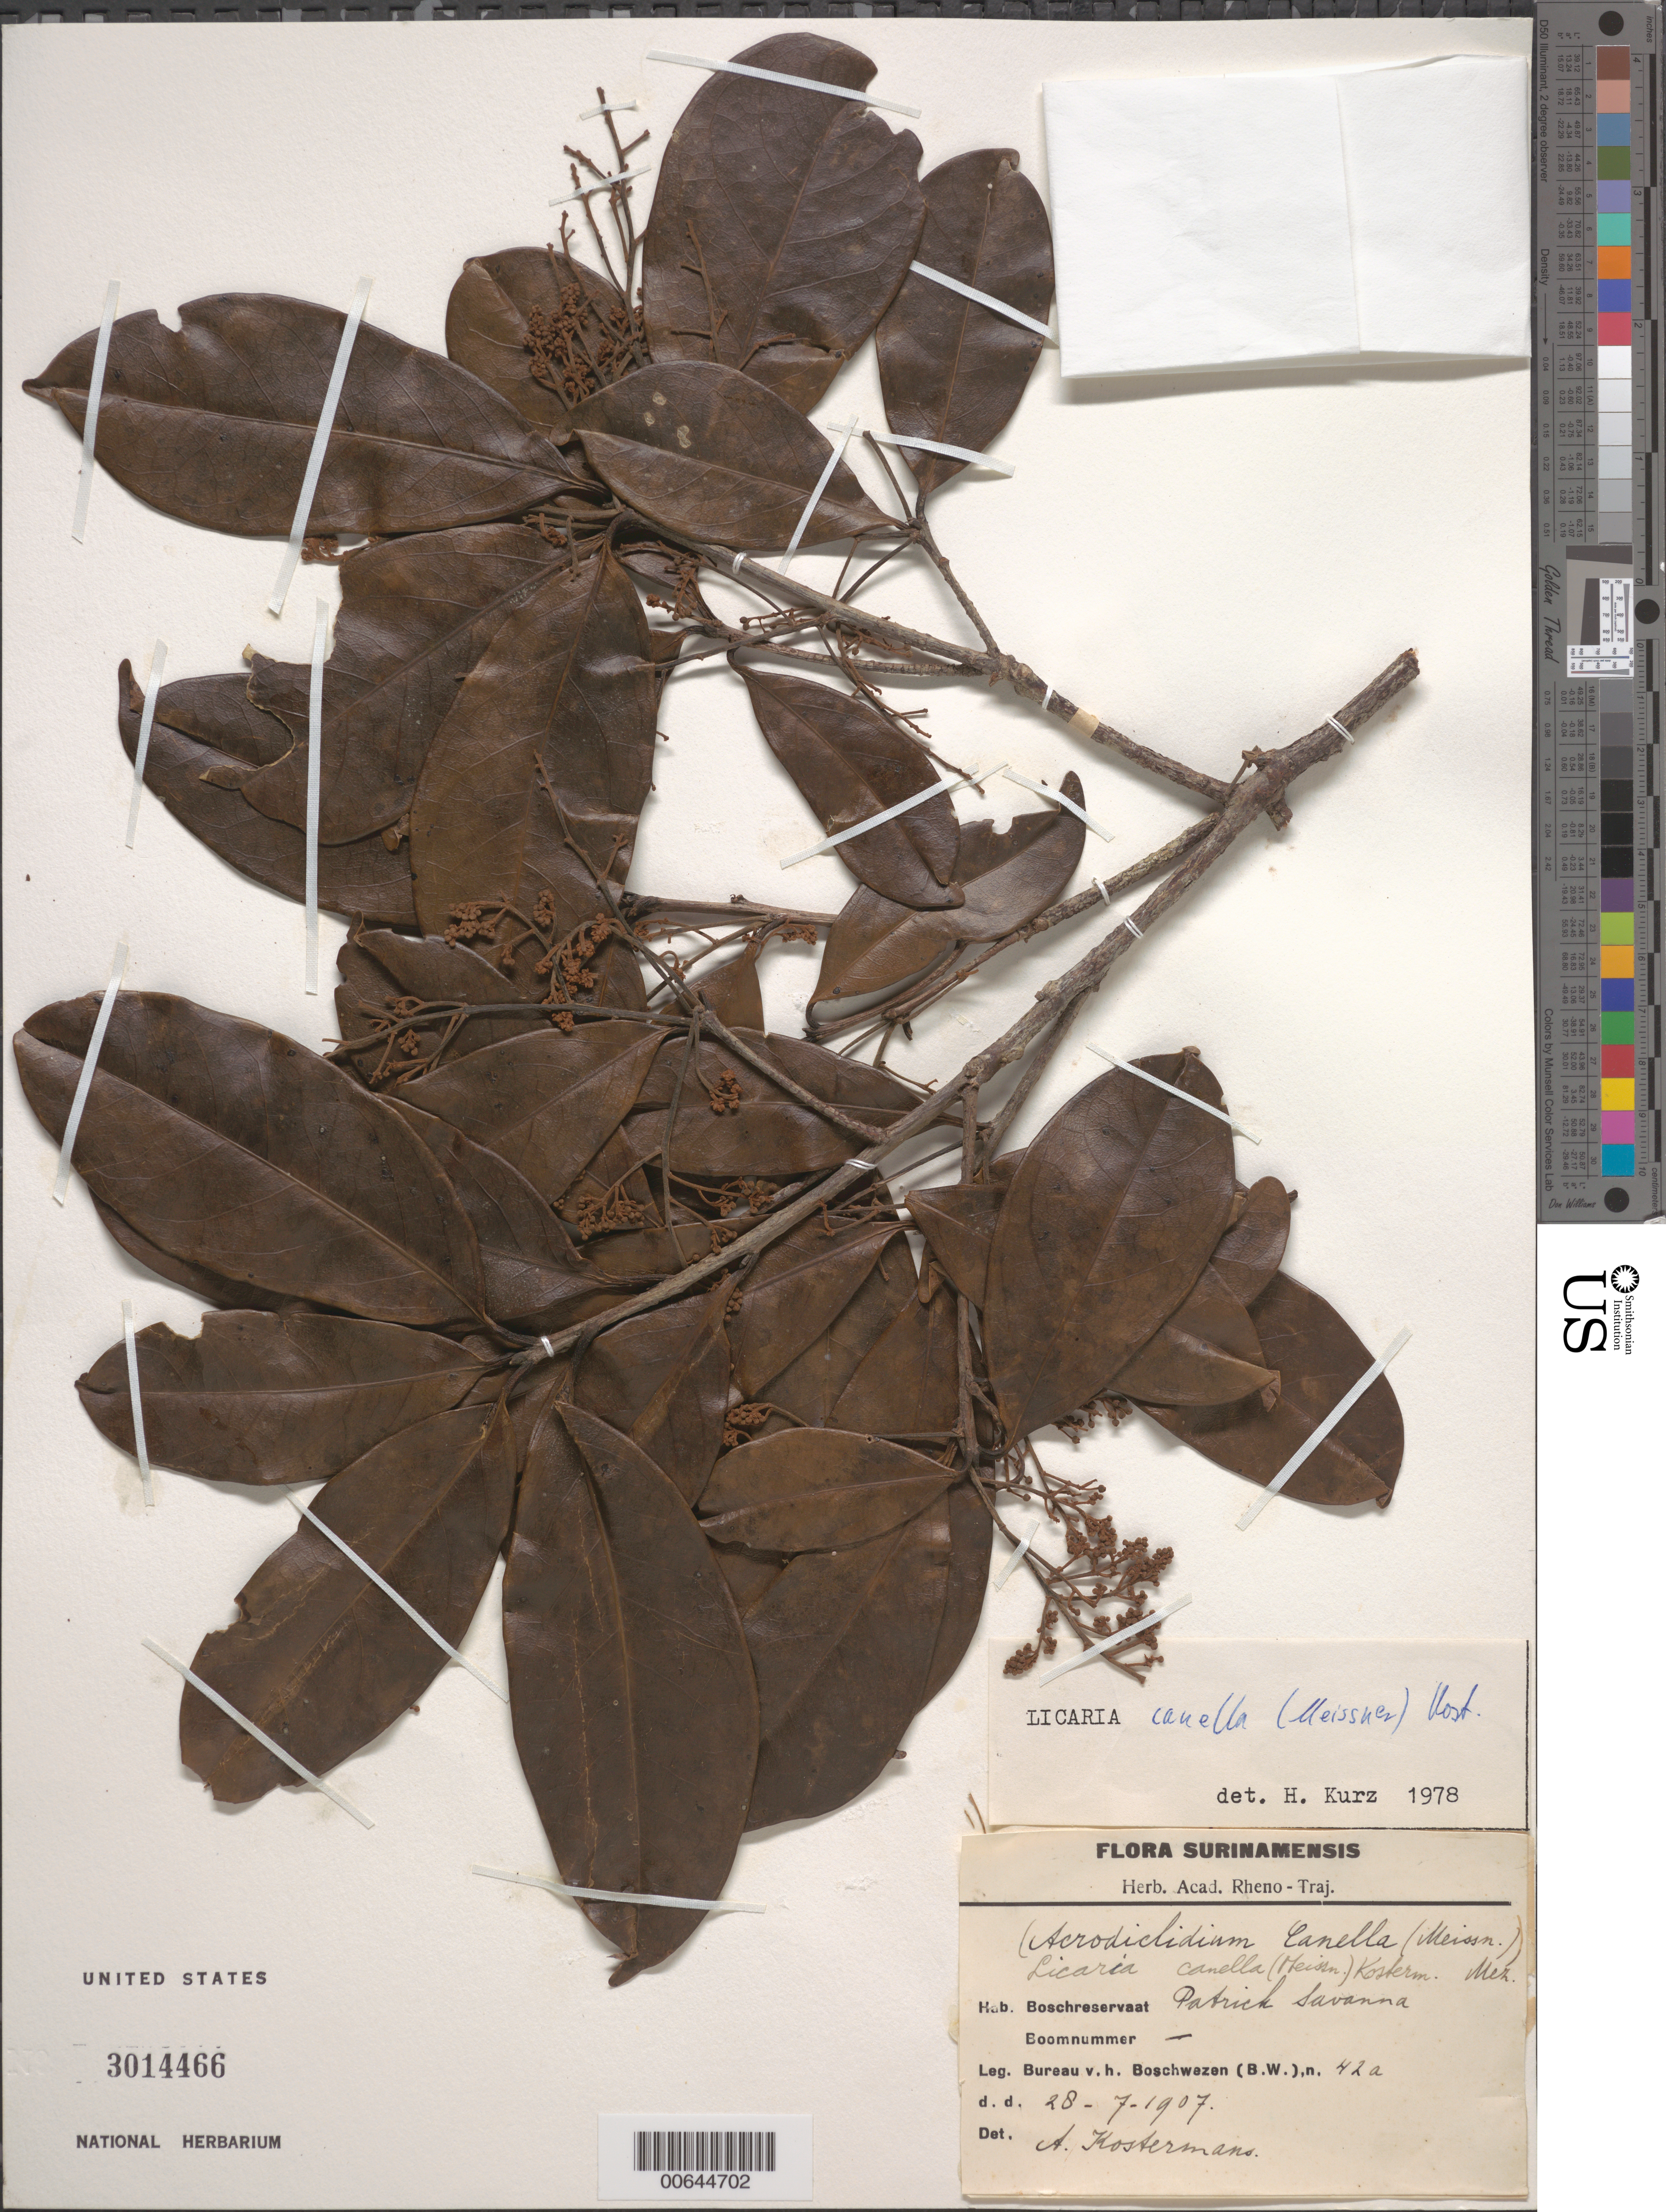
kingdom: Plantae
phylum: Tracheophyta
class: Magnoliopsida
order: Laurales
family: Lauraceae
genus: Licaria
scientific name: Licaria cannella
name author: (Meisn.) Kosterm.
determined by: Kurz, H.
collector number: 42 a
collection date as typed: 28-Jul-07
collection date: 2007-07-28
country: Suriname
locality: Boschreservaat; Patrick Savanna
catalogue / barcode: US 3014466